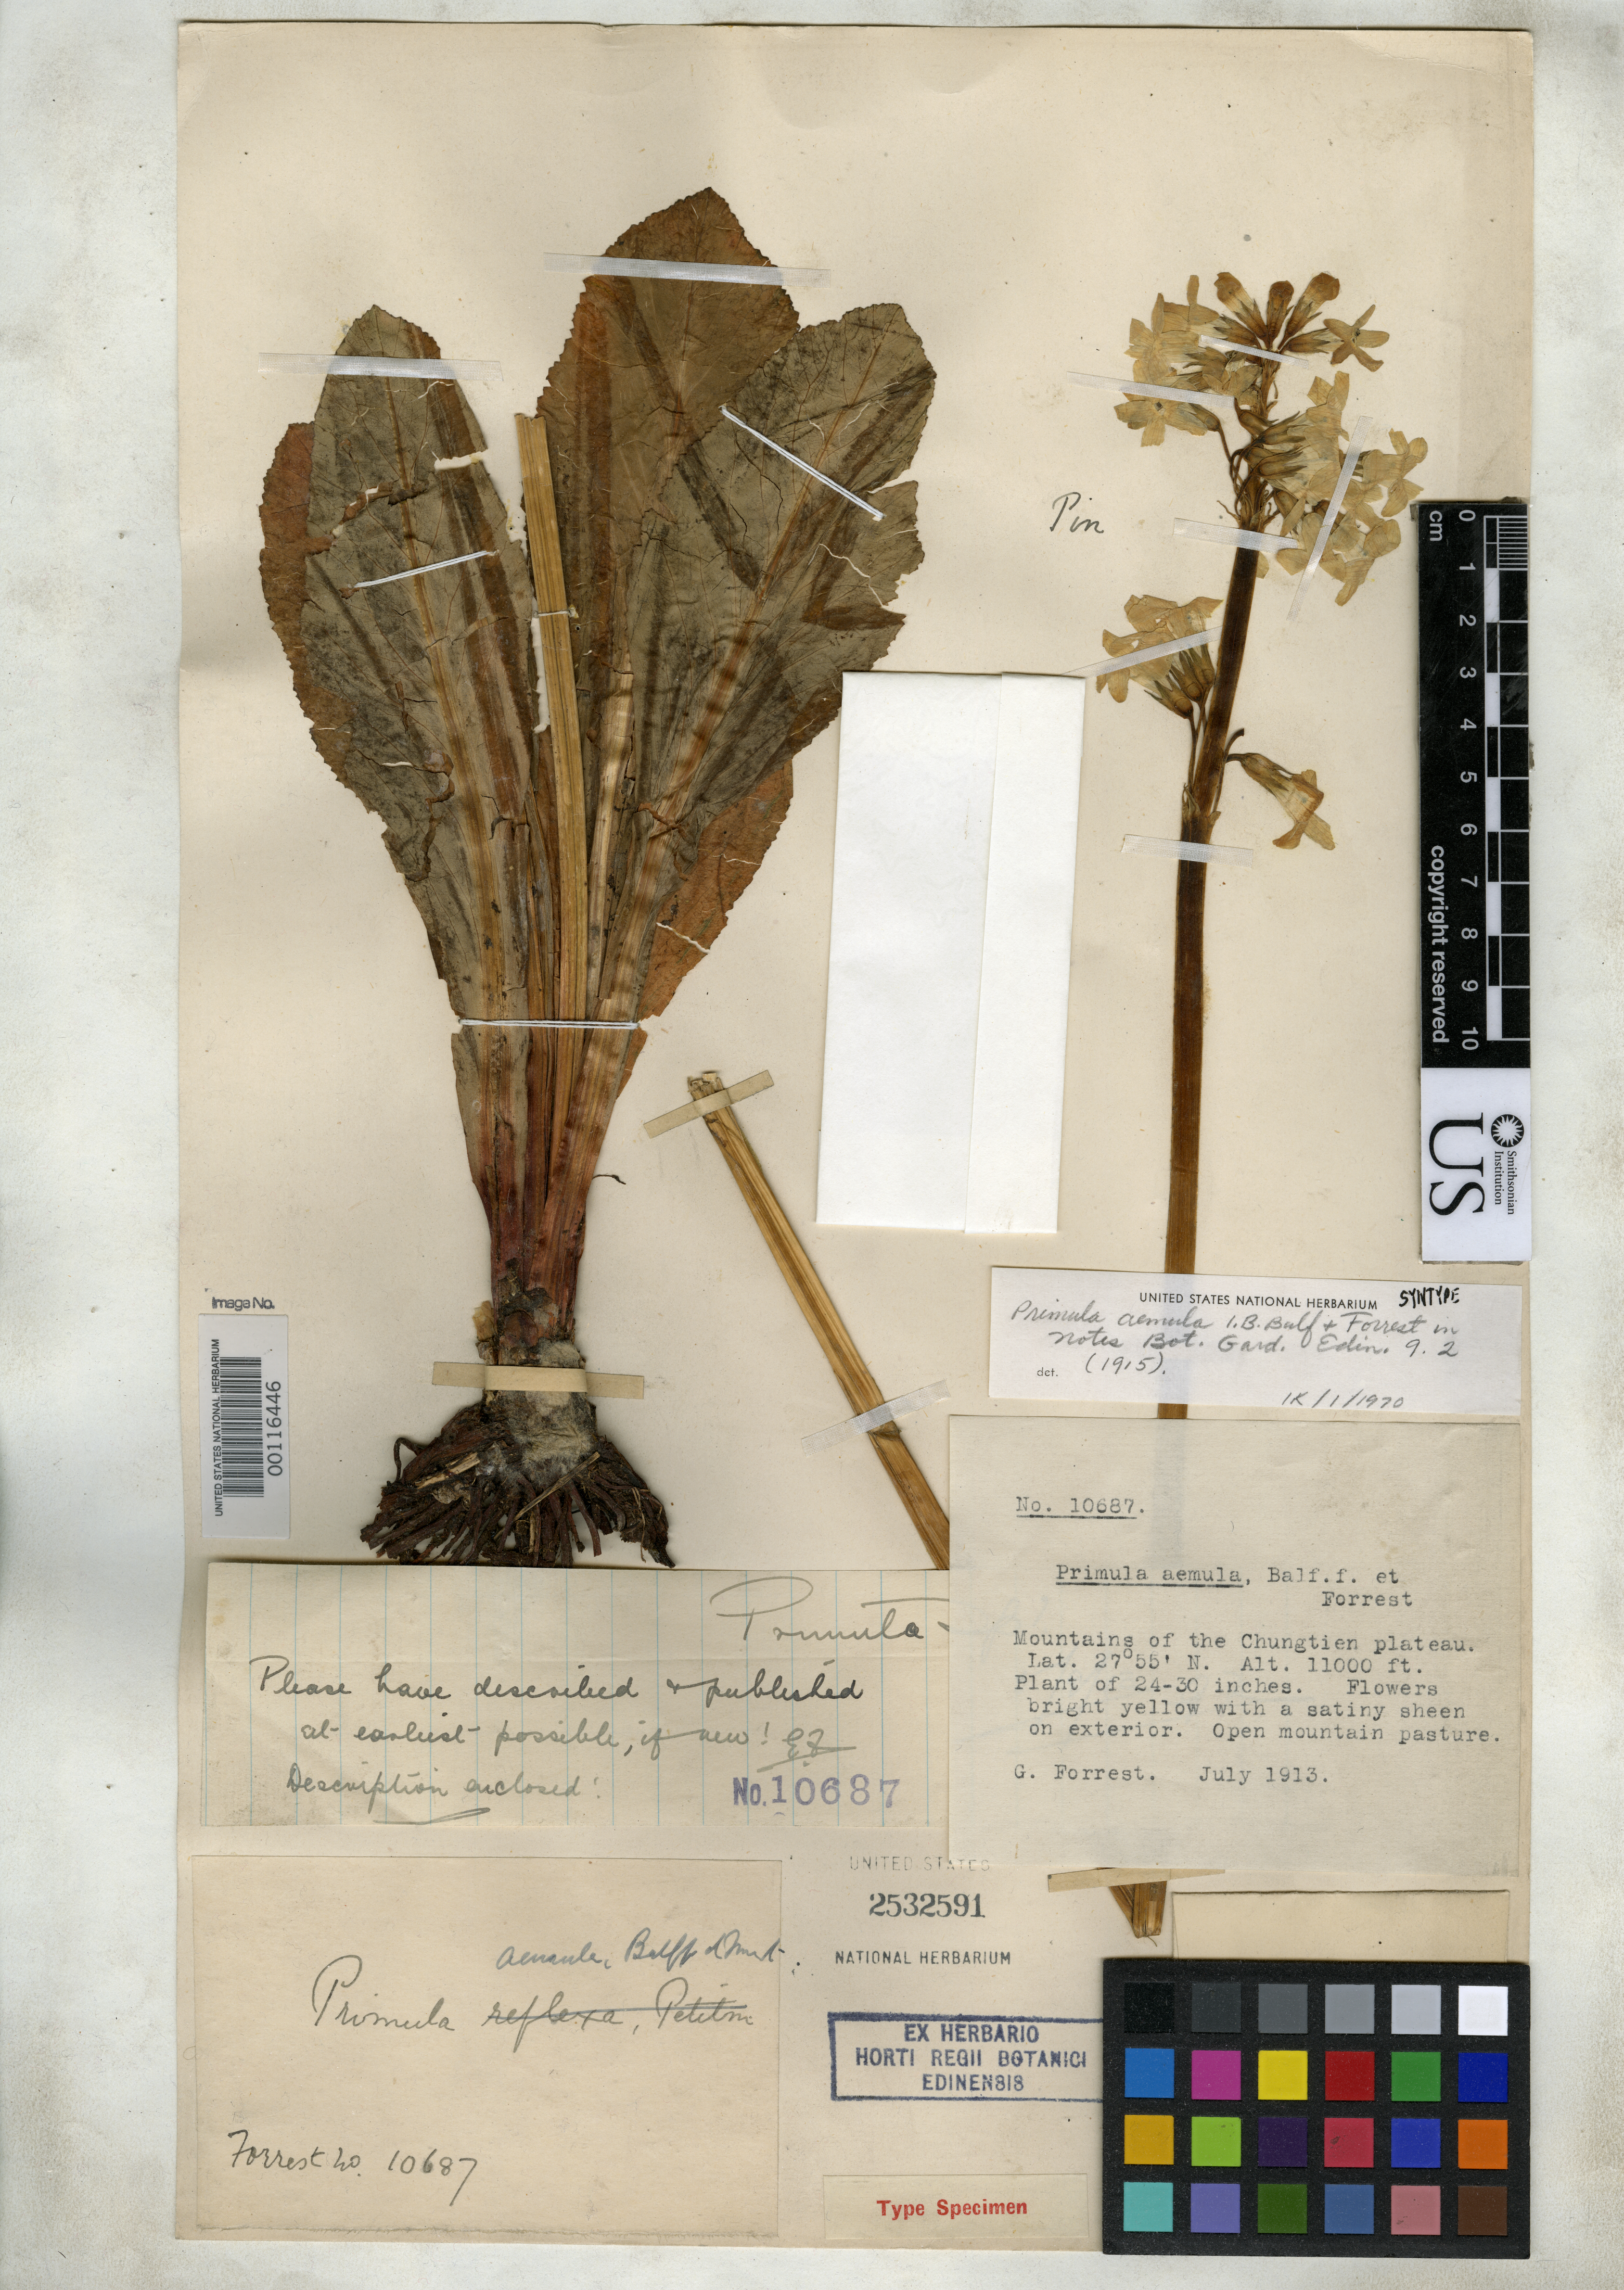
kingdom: Plantae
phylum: Tracheophyta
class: Magnoliopsida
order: Ericales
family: Primulaceae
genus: Primula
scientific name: Primula aemula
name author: Balf. f. & Forrest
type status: Syntype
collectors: G. Forrest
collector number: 10687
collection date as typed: Jul 1913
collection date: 1913-07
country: China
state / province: Yunnan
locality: Chungtien plateau.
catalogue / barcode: US 2532591